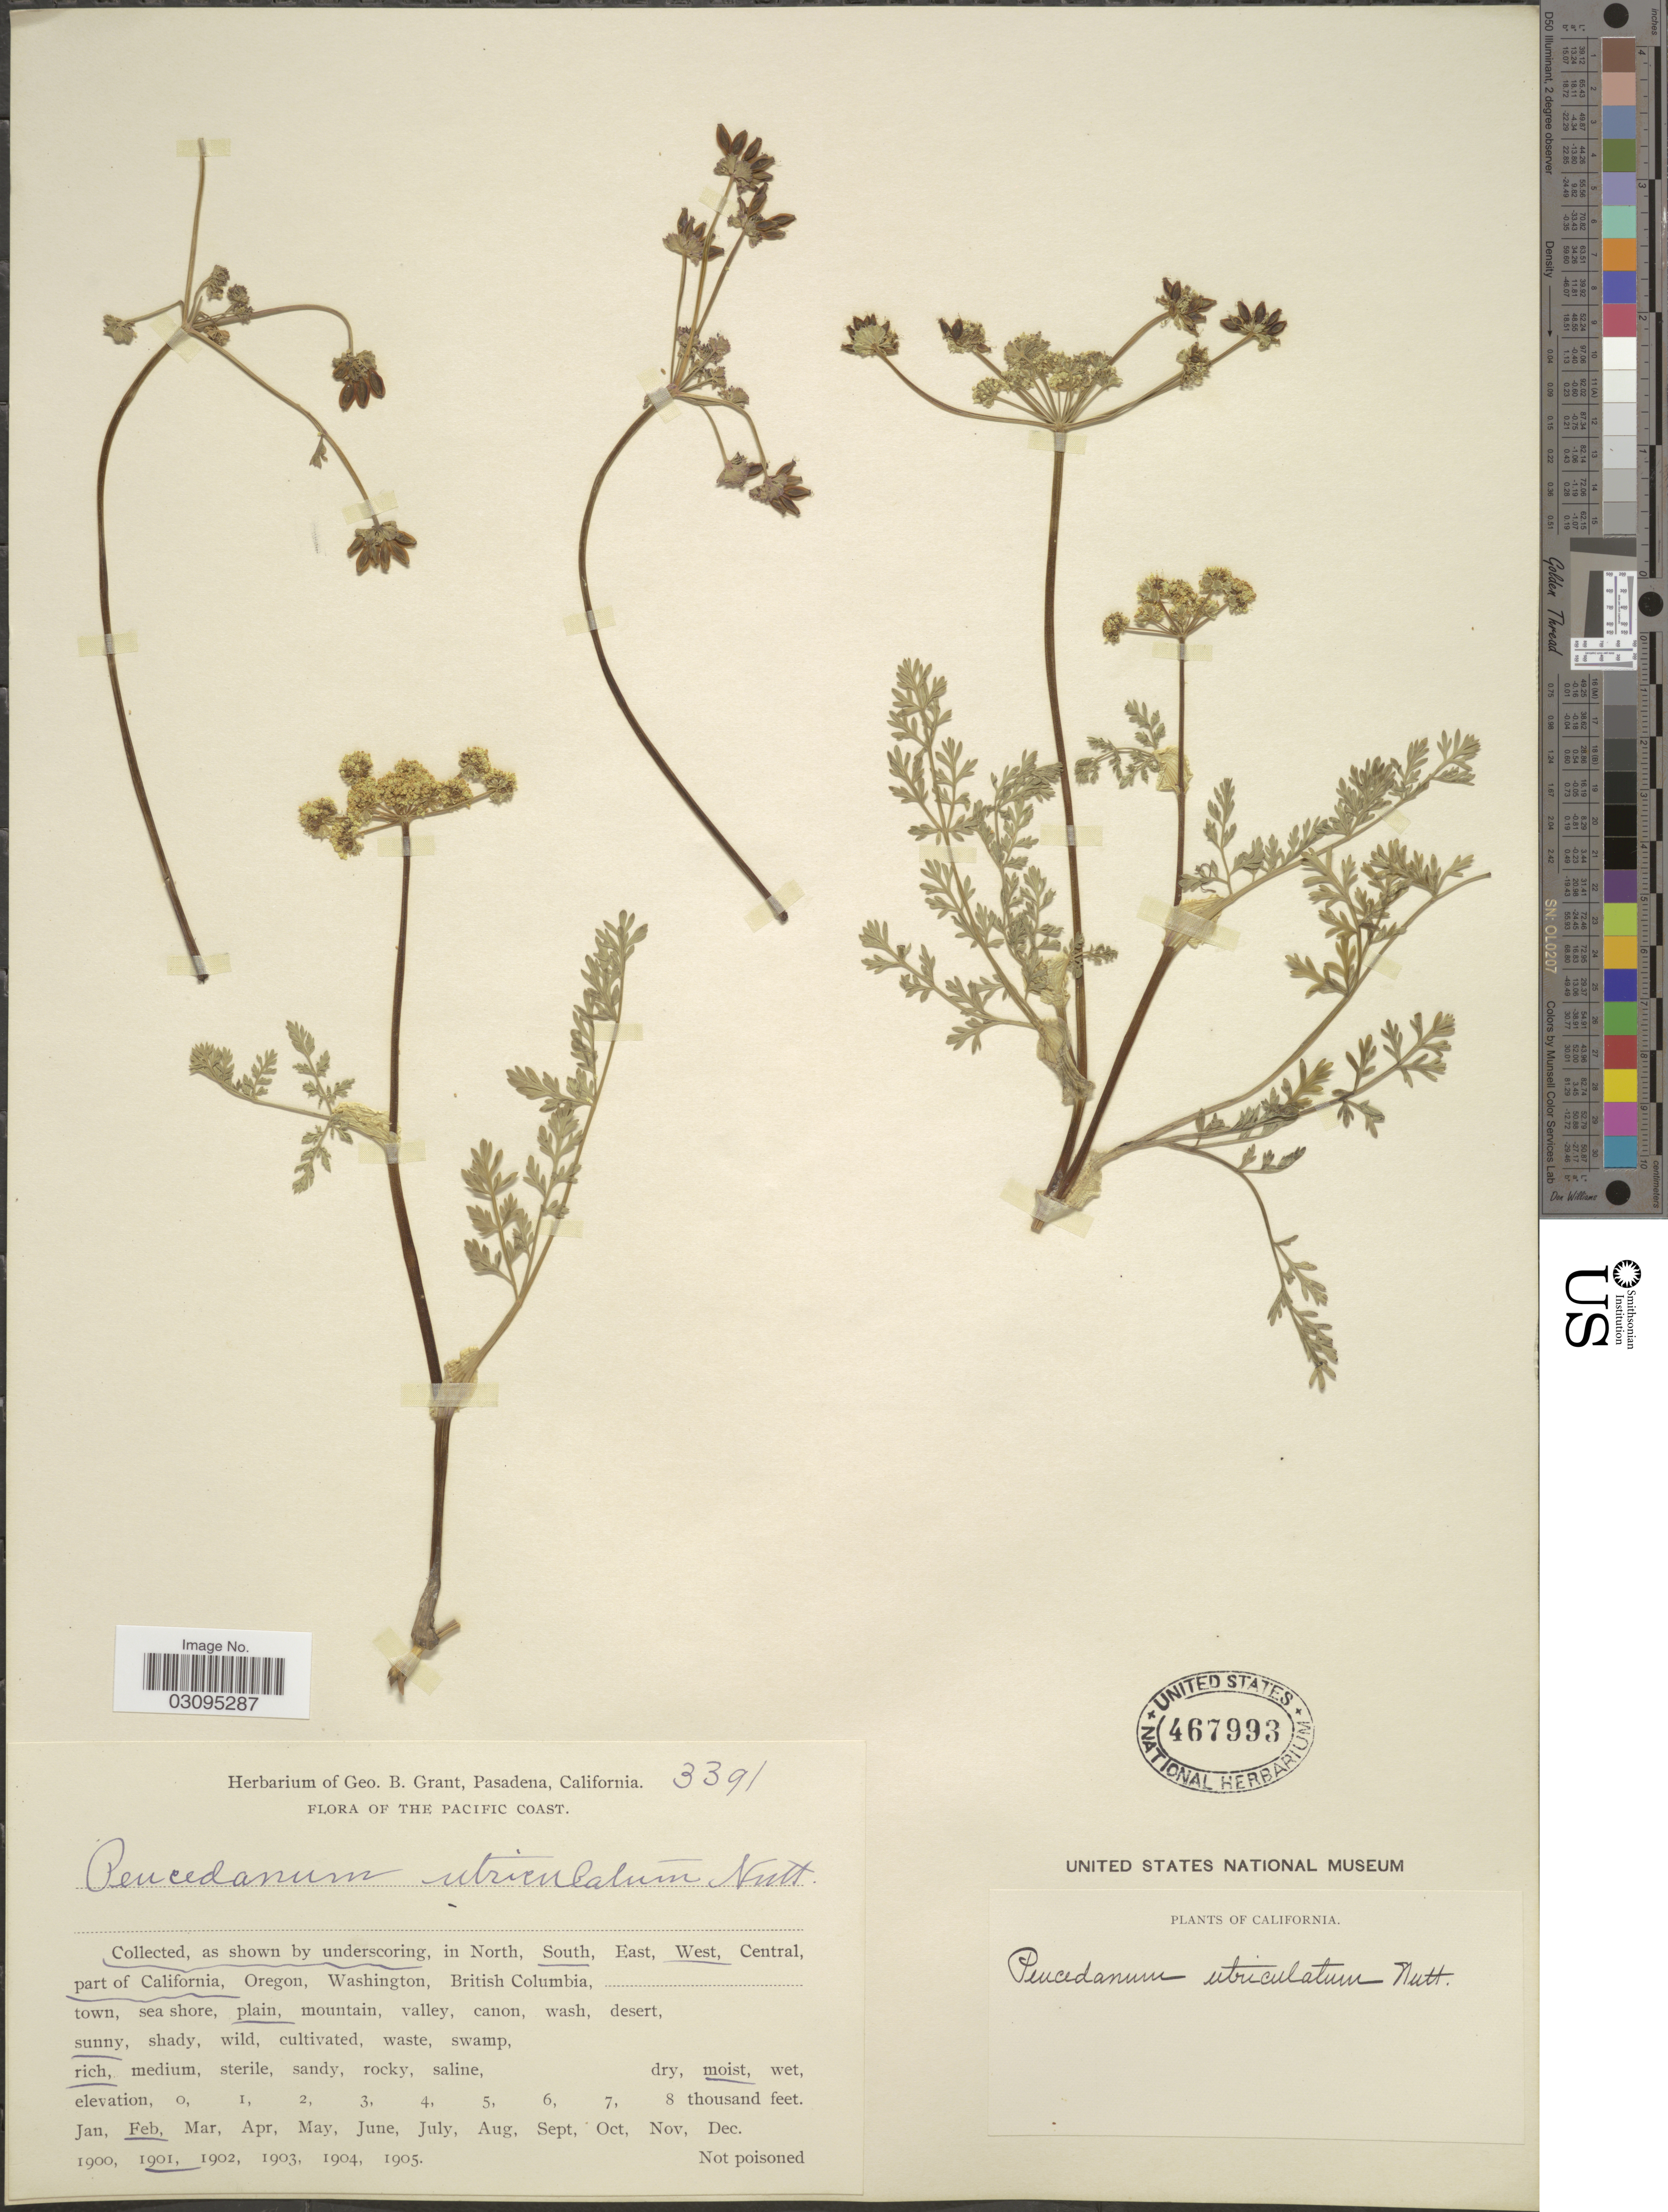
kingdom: Plantae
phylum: Tracheophyta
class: Magnoliopsida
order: Apiales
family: Apiaceae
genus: Lomatium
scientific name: Lomatium utriculatum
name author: (Nutt. ex Torr. & A. Gray) J.M. Coult. & Rose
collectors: ex herb. Geo. B. Grant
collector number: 3391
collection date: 1901-02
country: United States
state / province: California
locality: South West part of California.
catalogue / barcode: US 467993